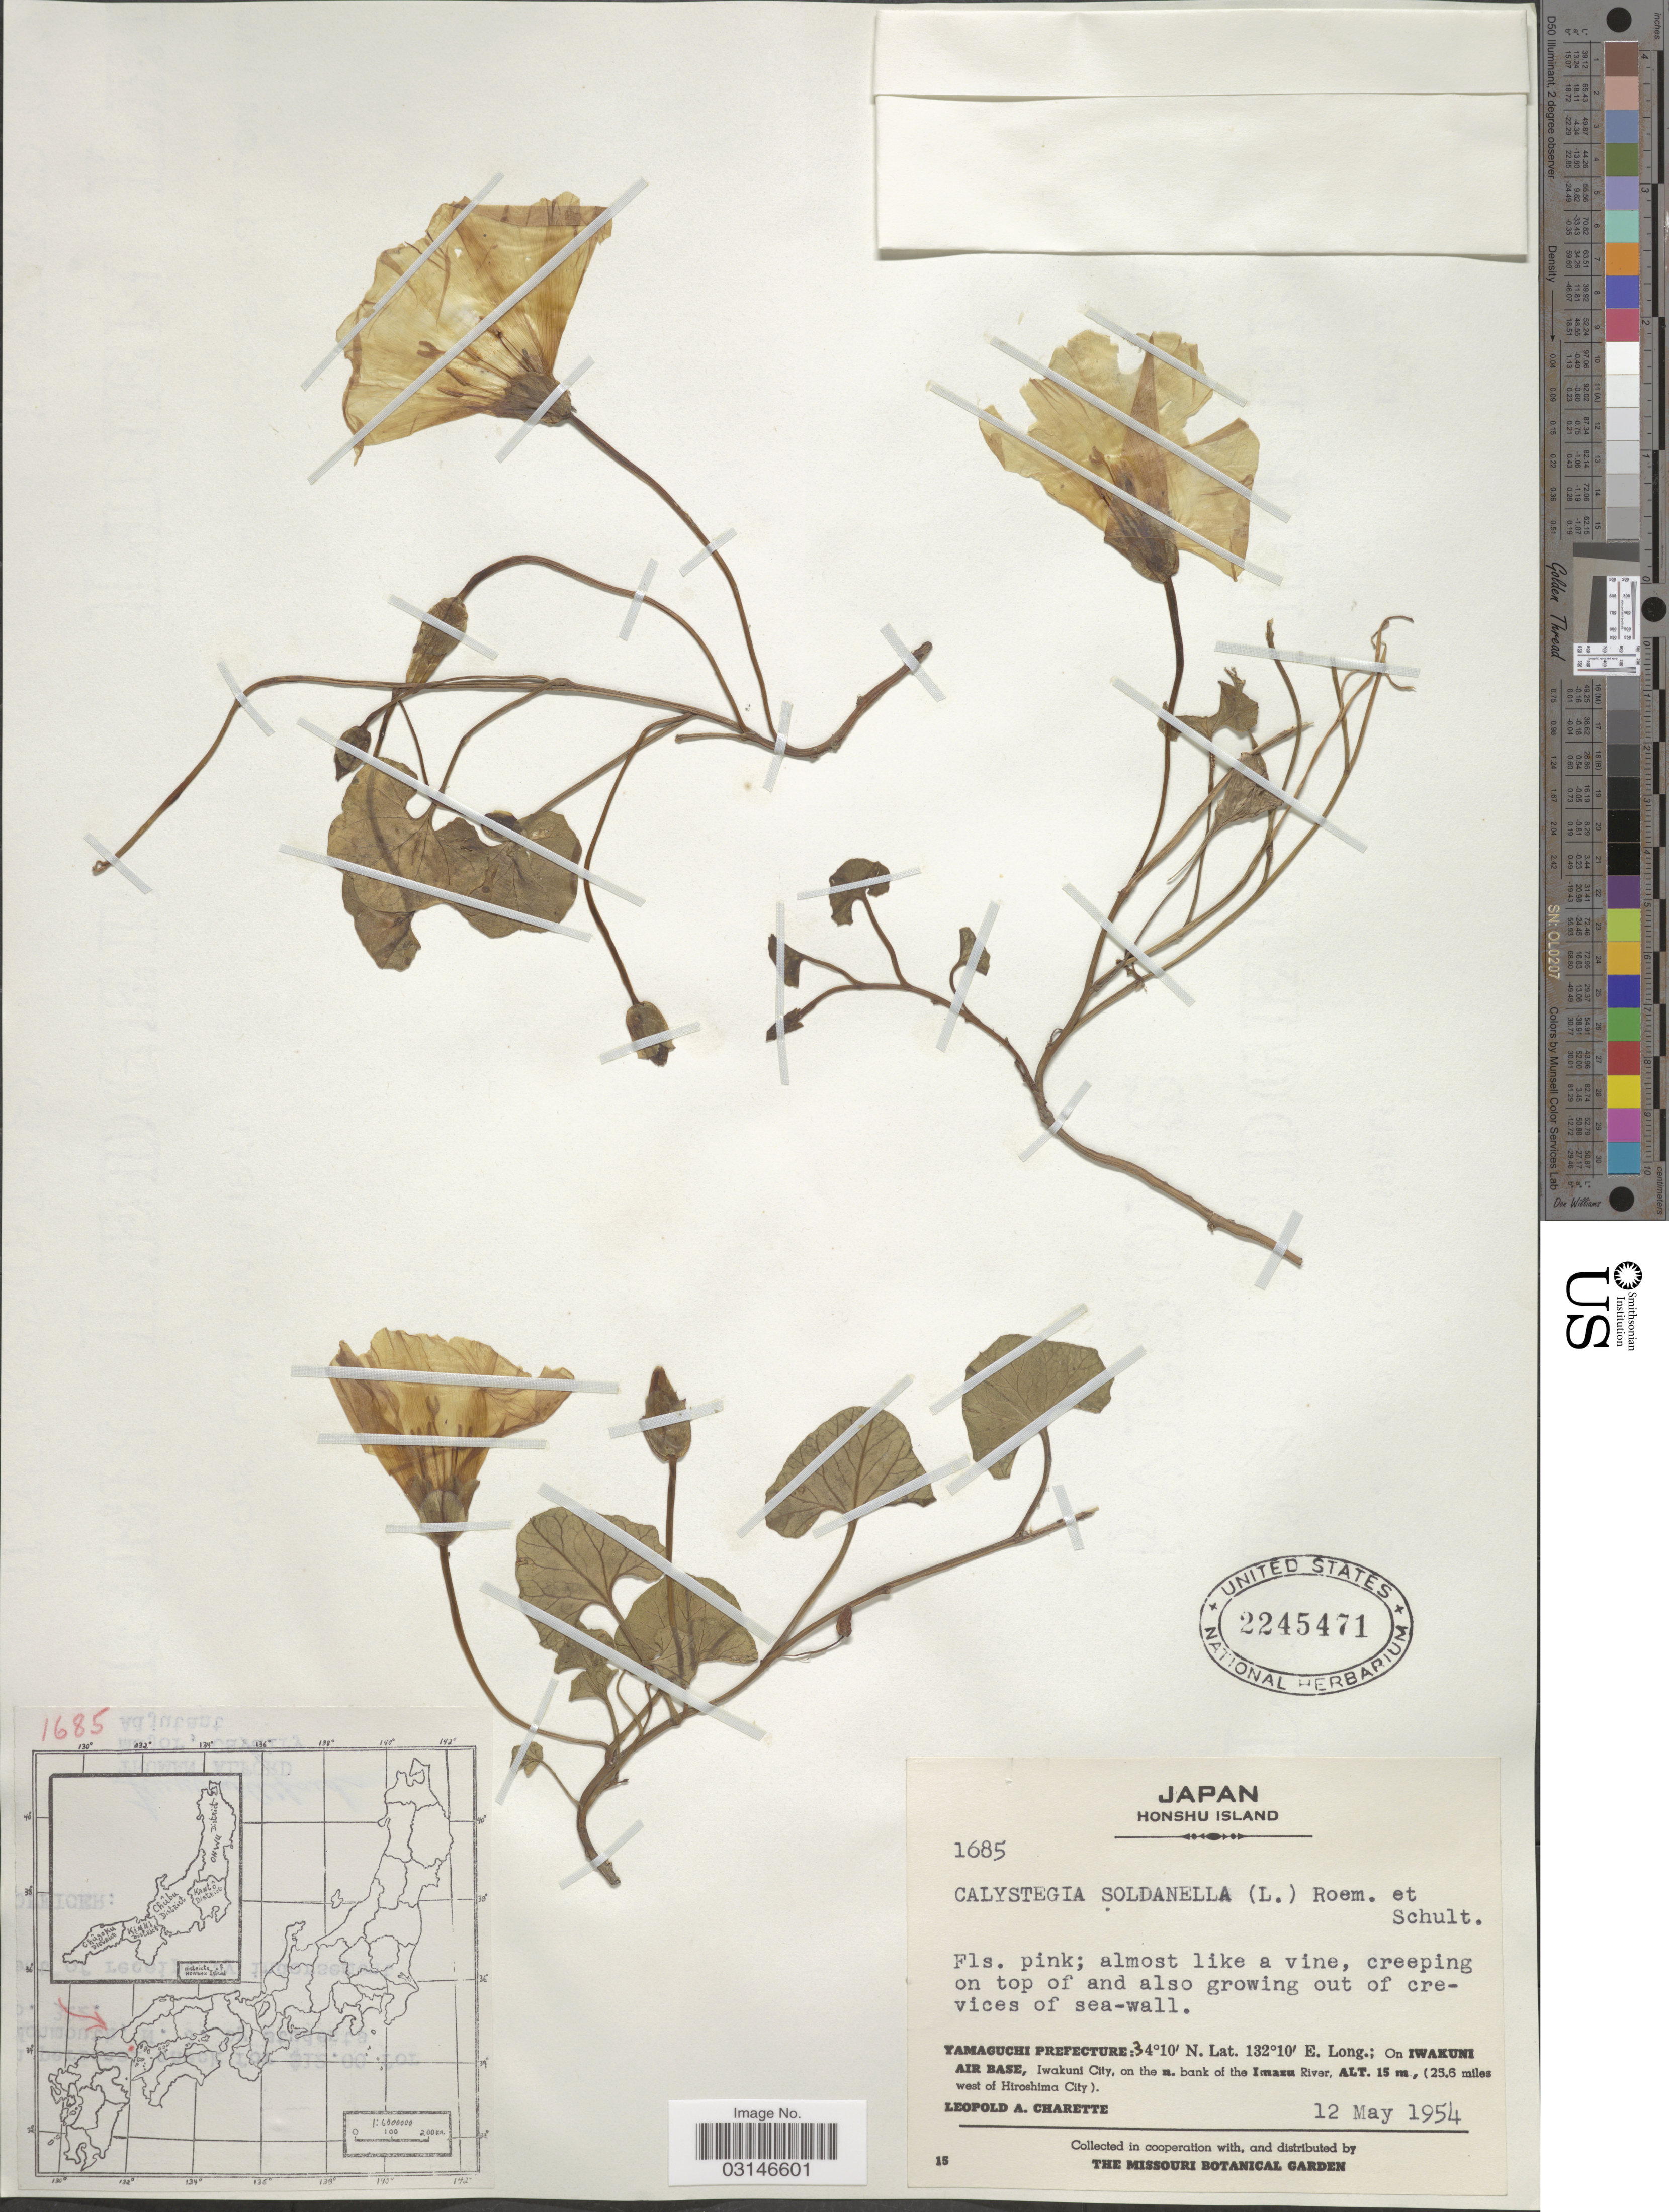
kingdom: Plantae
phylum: Tracheophyta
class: Magnoliopsida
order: Solanales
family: Convolvulaceae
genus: Calystegia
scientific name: Calystegia soldanella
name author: (L.) R. Br.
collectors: L. A. Charette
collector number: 1685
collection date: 1954-05-12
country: Japan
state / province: Yamaguti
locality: Honshu Island. Yamaguchi Prefecture. On Iwakuni Air Base, Iwakuni City, on the n. bank of the Imazu River (25.6 miles west of Hiroshima City).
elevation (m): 15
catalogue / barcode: US 2245471